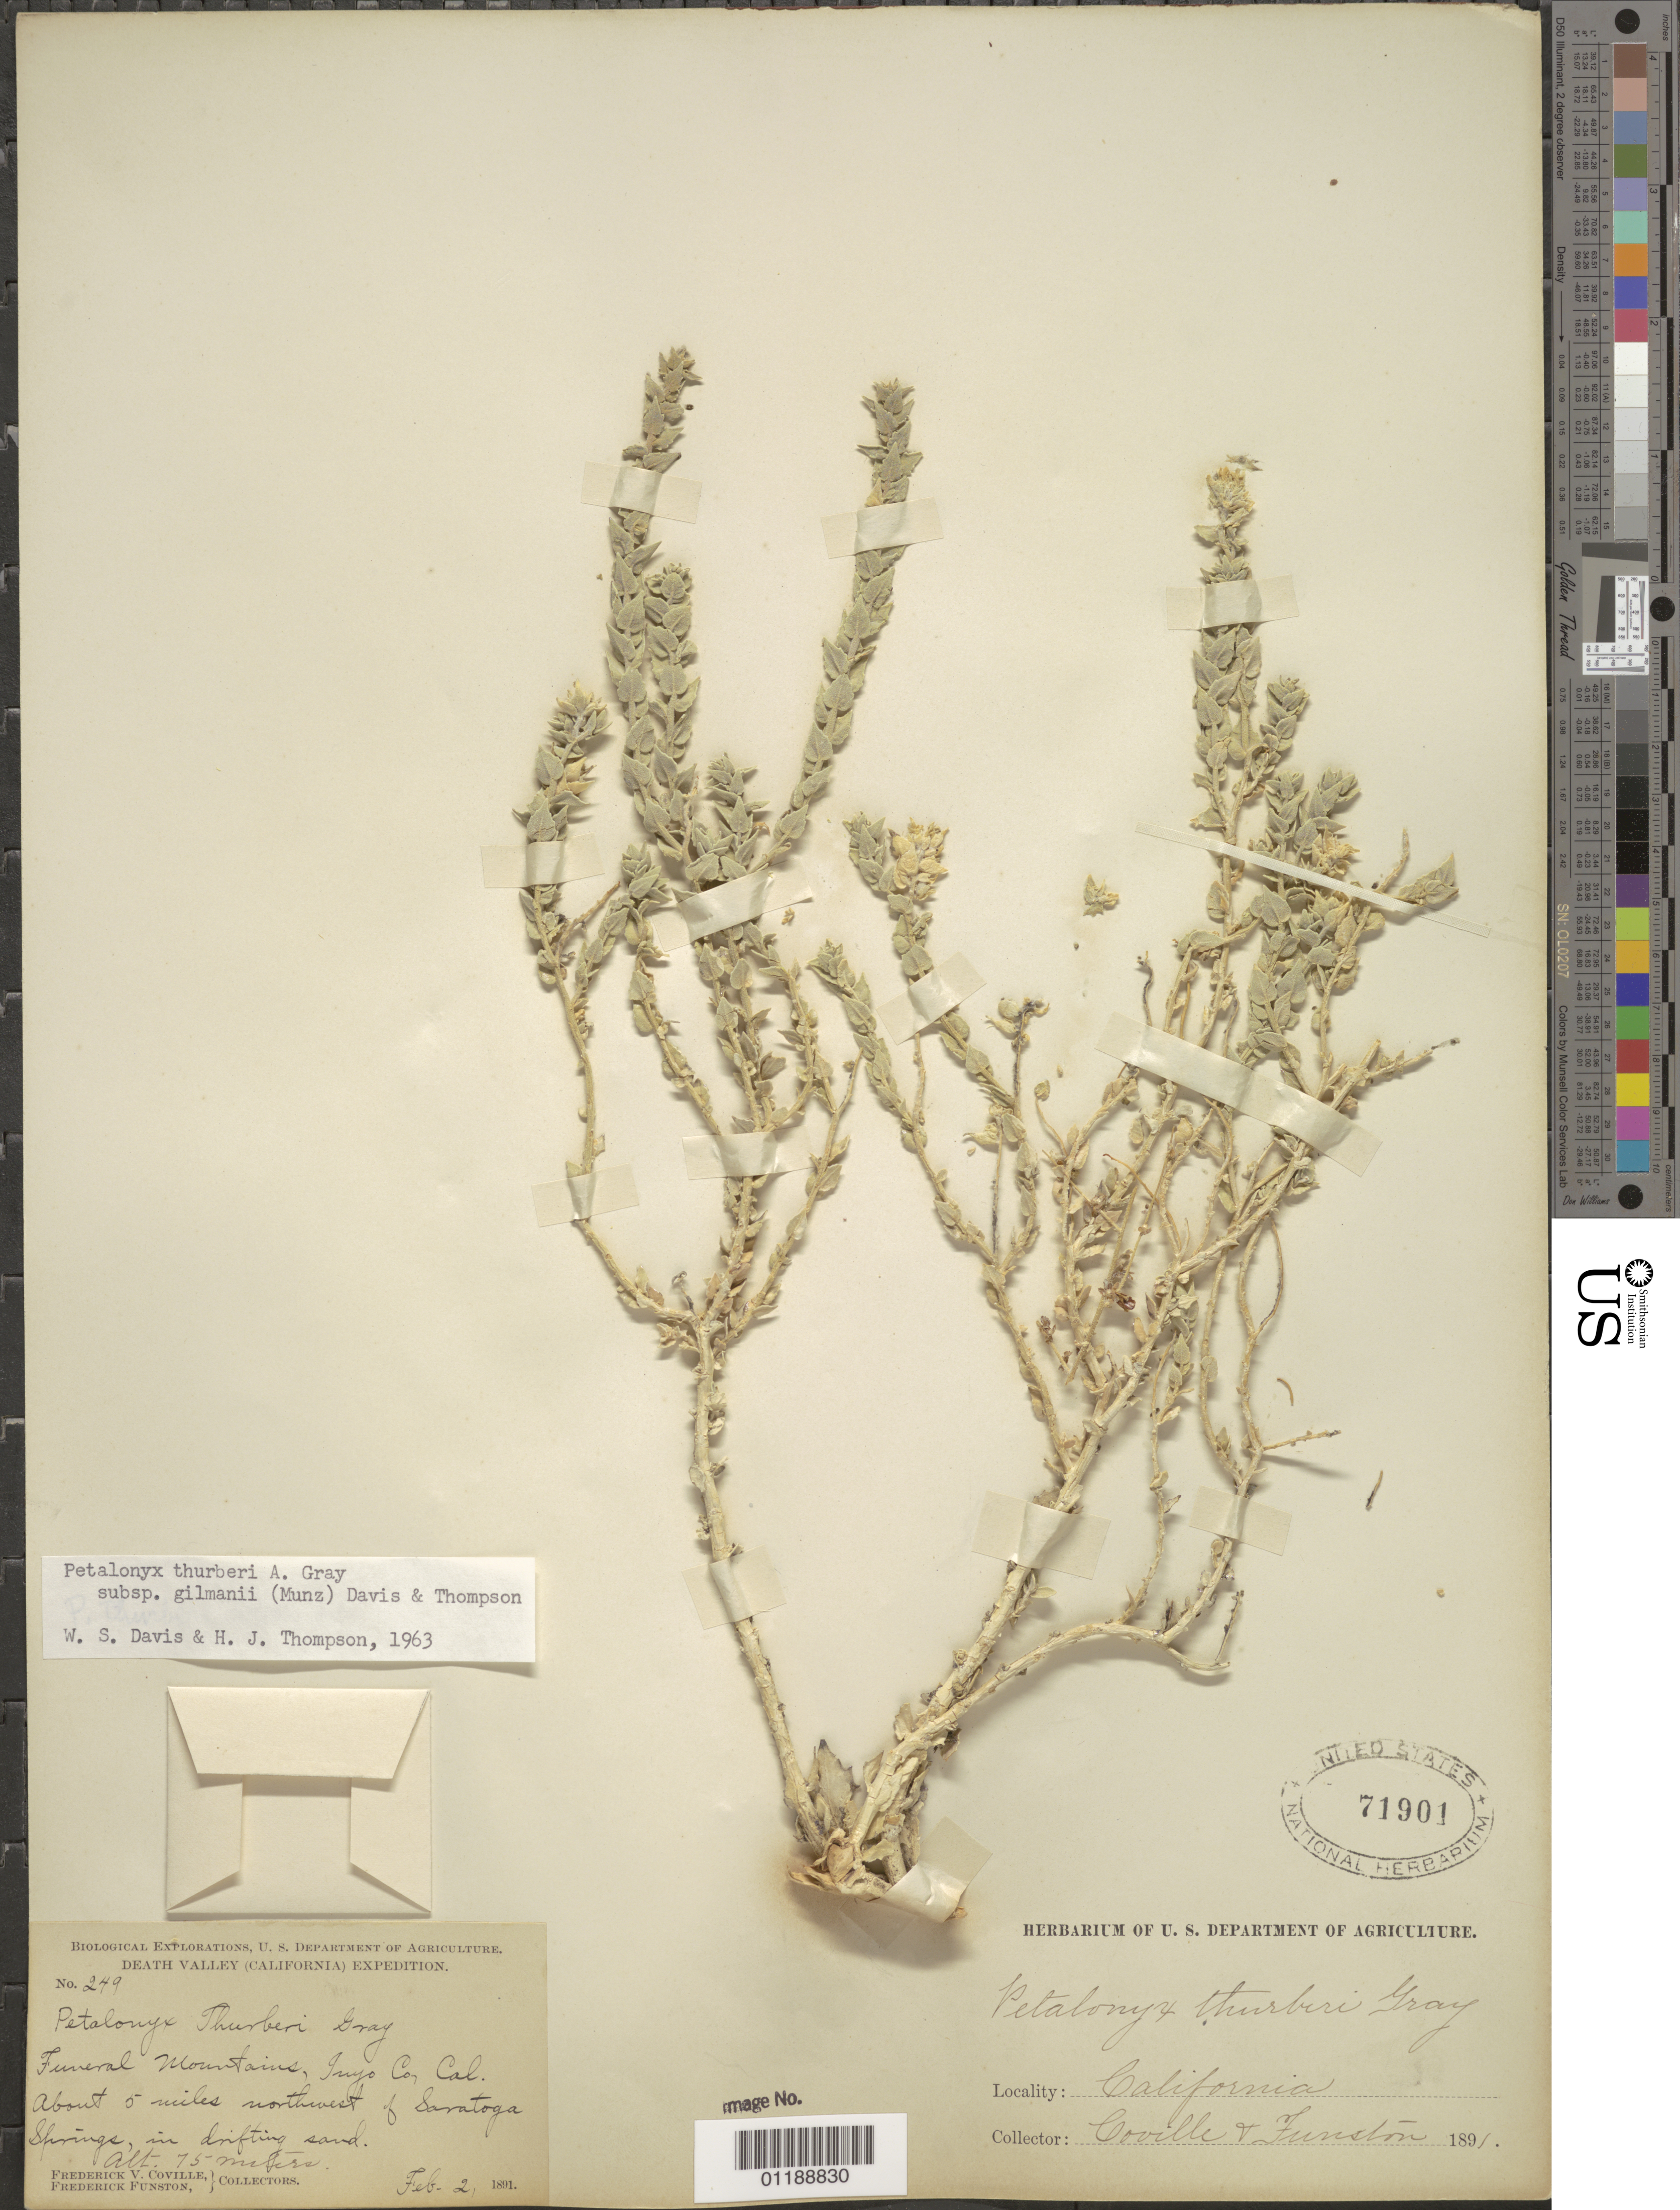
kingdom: Plantae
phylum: Tracheophyta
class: Magnoliopsida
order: Cornales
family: Loasaceae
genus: Petalonyx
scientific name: Petalonyx thurberi subsp. gilmanii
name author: (Munz) W.S. Davis & H.J. Thomps.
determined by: Davis, W. S.; Thompson, H. J.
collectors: F. V. Coville & F. Funston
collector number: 249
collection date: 1891-02-02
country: United States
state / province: California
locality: Funeral Mountains, about 5 miles northwest of Saratoga Springs, in drifting sand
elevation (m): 75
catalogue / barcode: US 71901